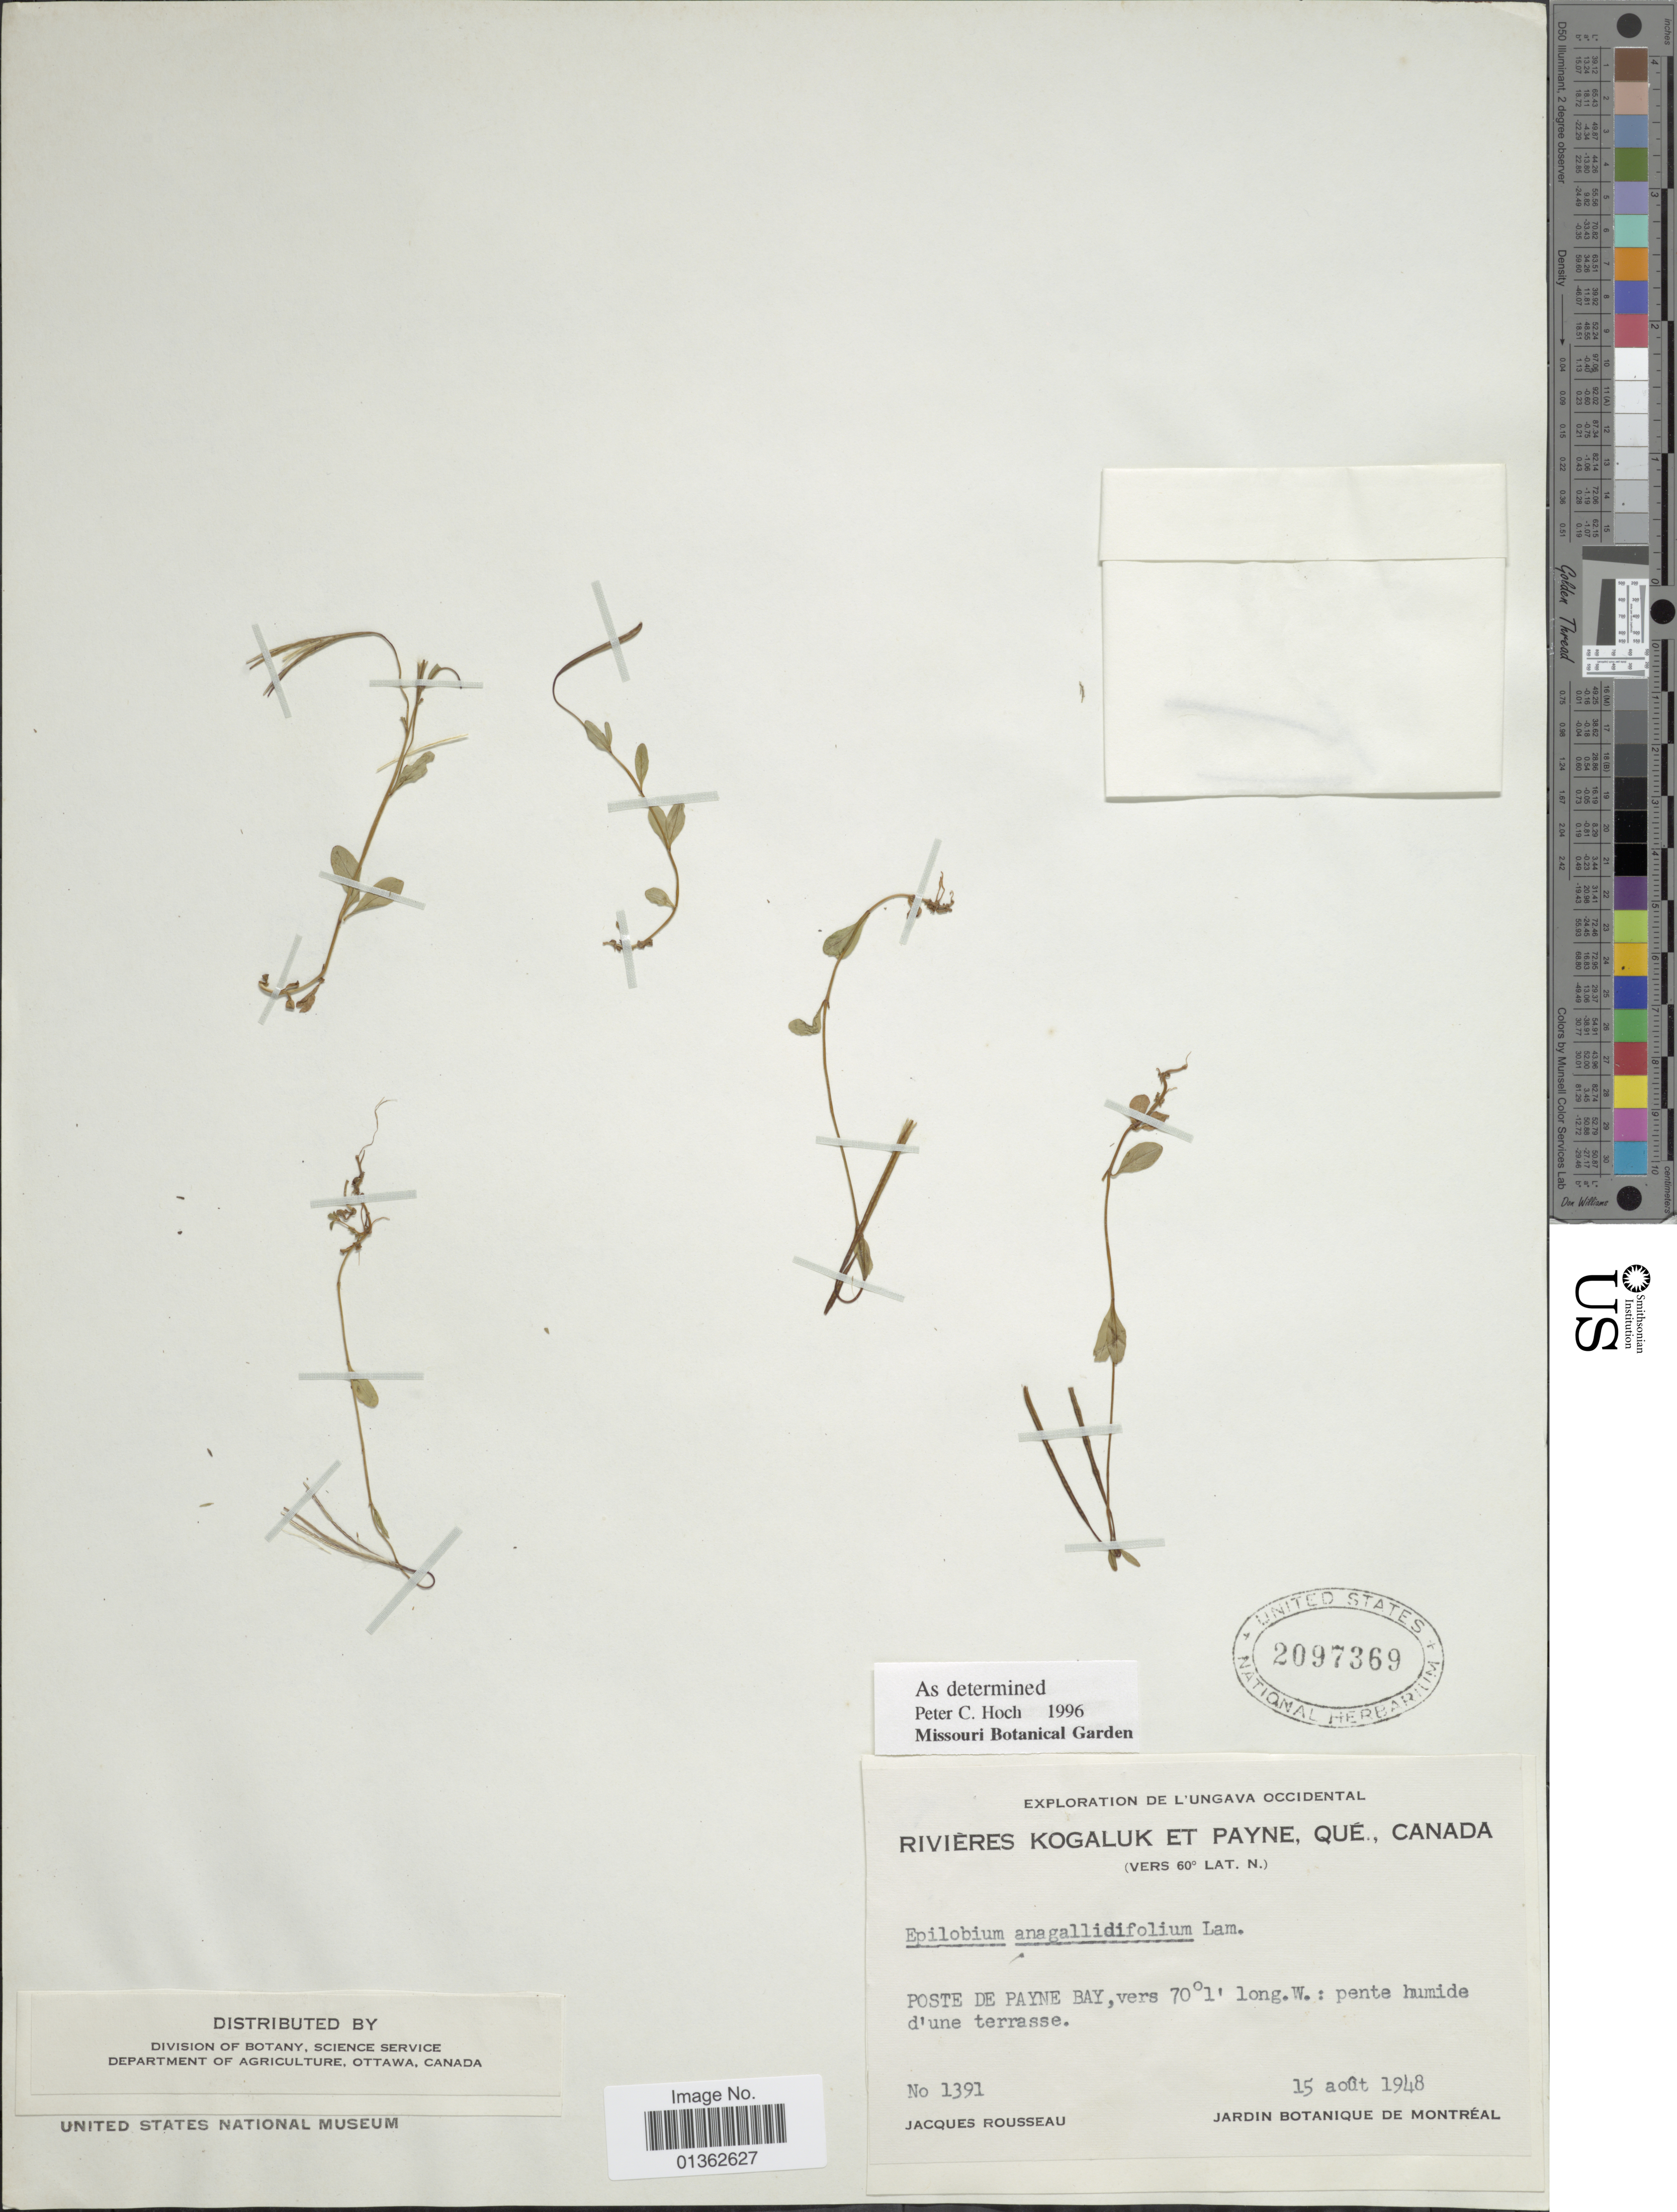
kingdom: Plantae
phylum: Tracheophyta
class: Magnoliopsida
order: Myrtales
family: Onagraceae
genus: Epilobium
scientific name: Epilobium anagallidifolium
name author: Lam.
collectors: J. Rousseau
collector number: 1391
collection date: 1948-08-15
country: Canada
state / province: Quebec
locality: Rivières Kogaluk et Payne. Poste de Payne Bay.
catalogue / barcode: US 2097369